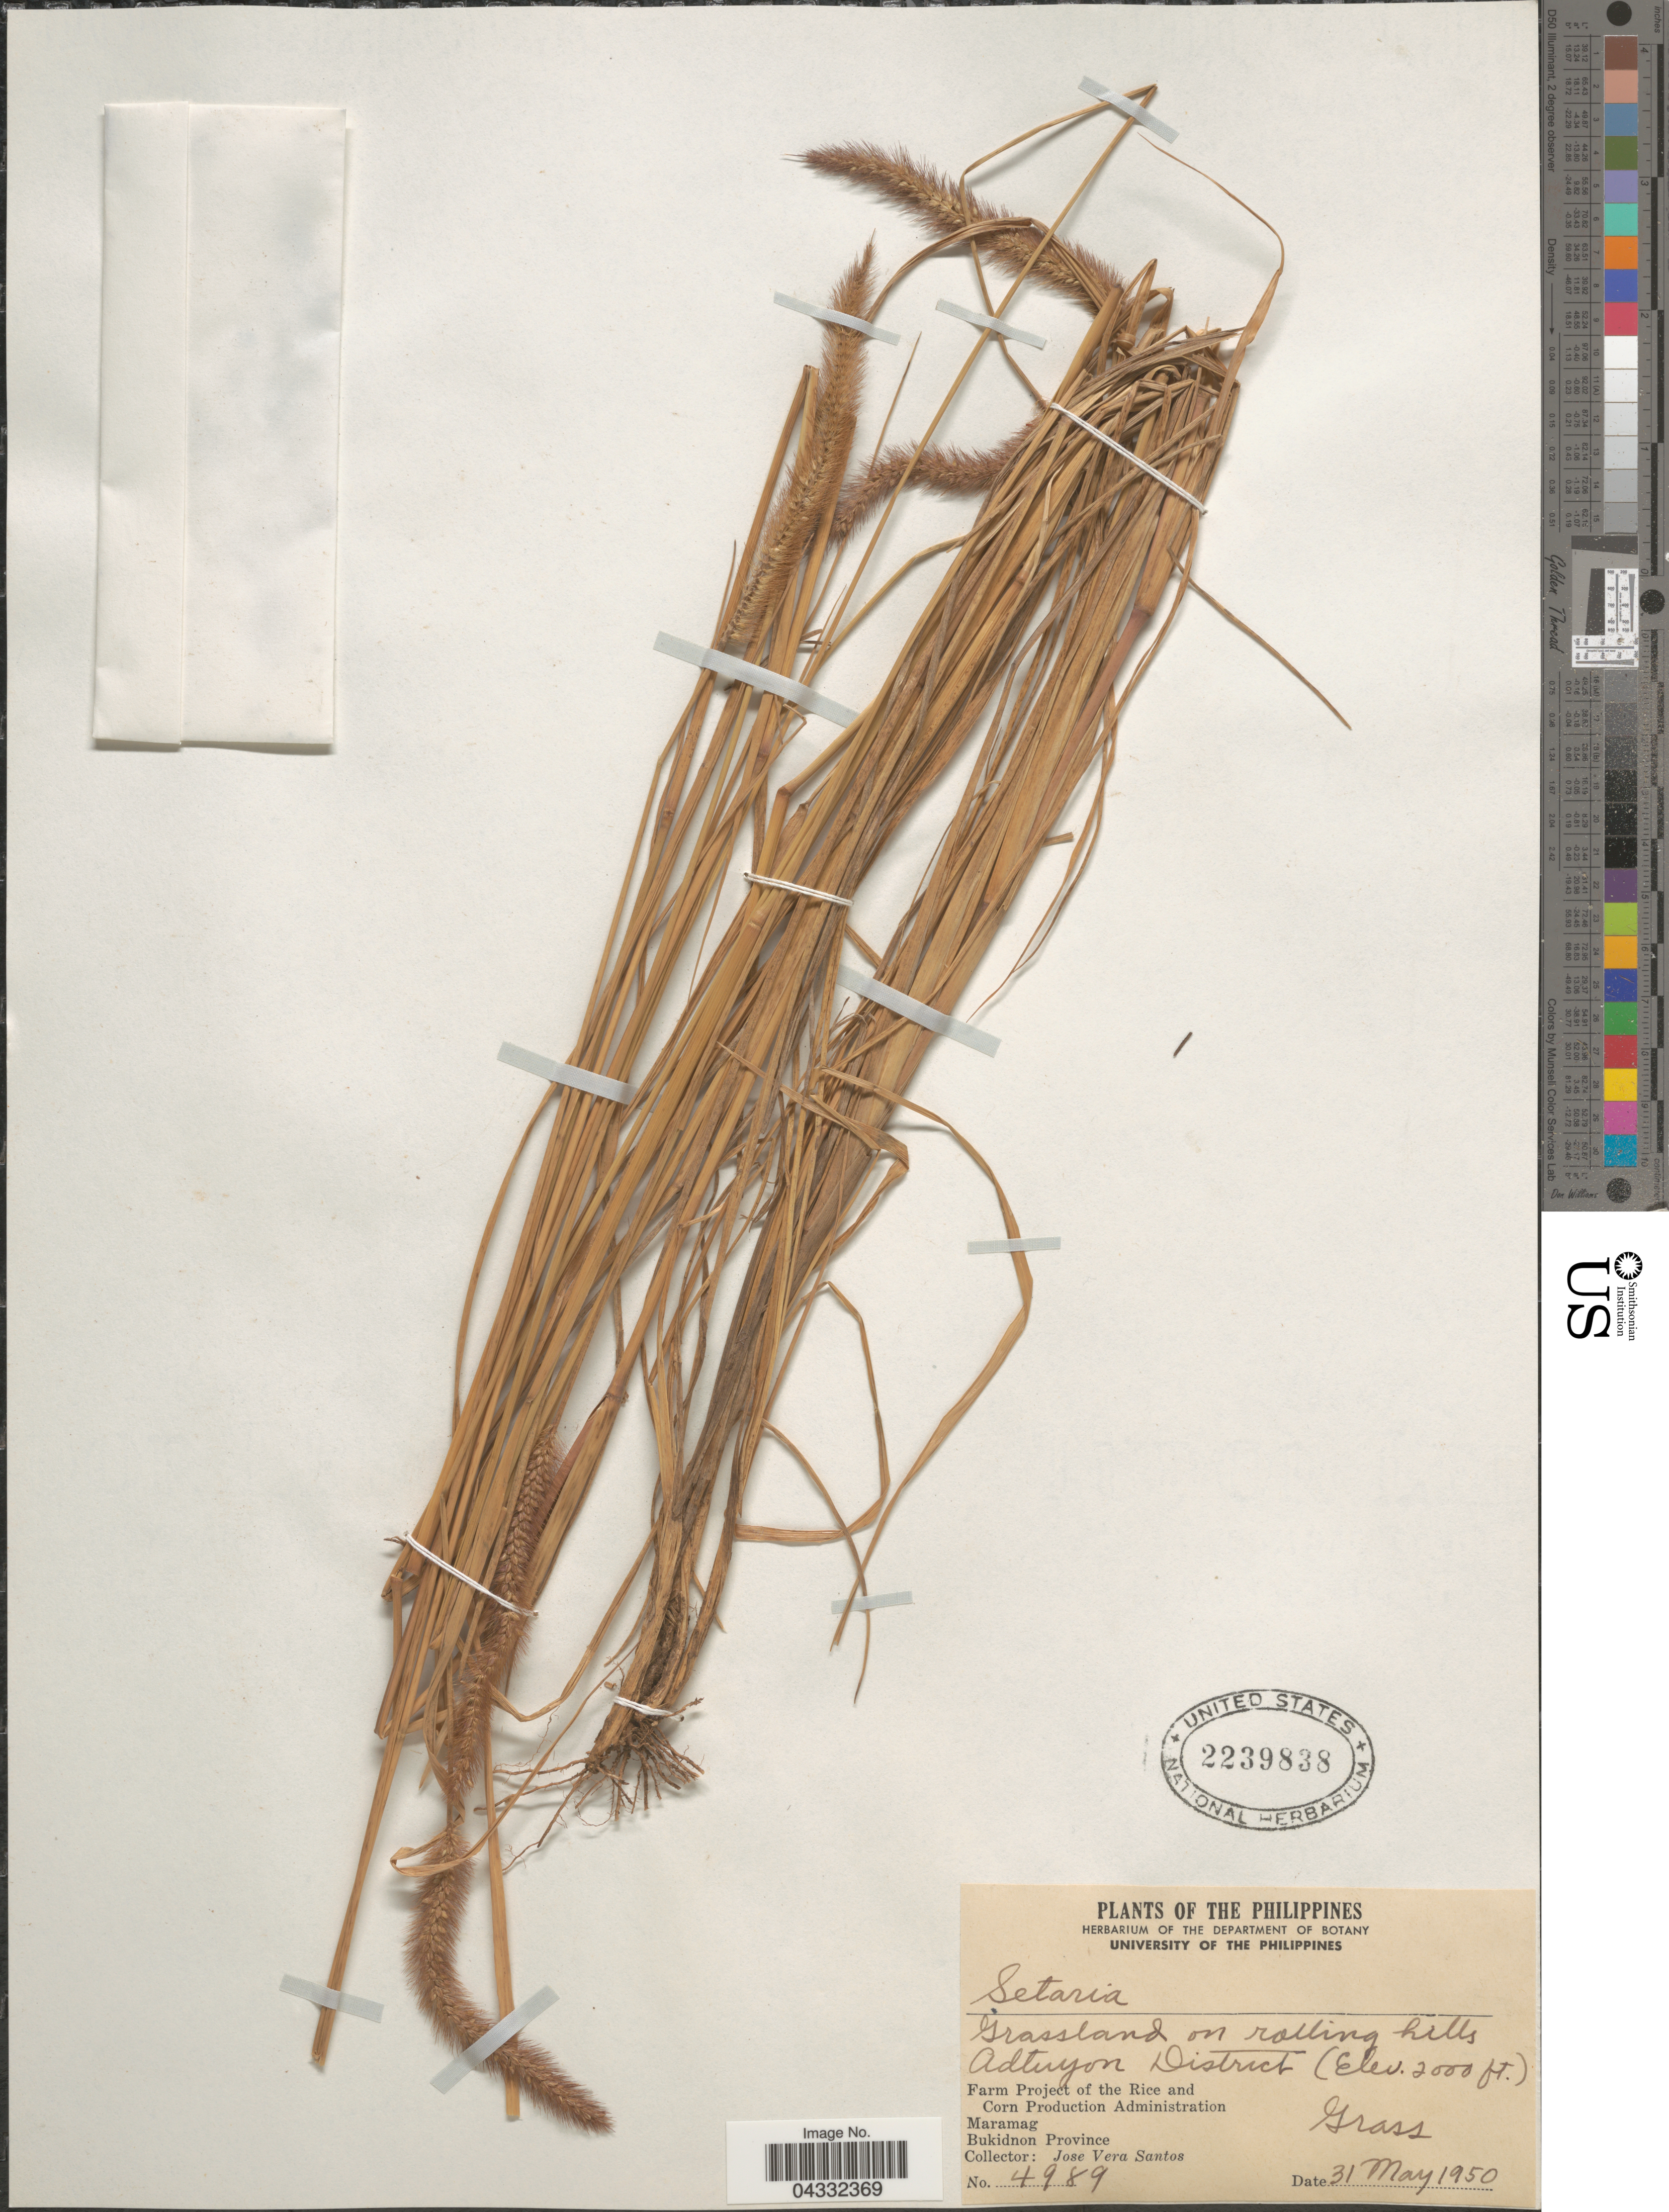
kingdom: Plantae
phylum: Tracheophyta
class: Liliopsida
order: Poales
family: Poaceae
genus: Setaria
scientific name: Setaria sp.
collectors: J. V. Santos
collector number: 4989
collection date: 1950-05-31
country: Philippines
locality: Grassland on rolling hills Adtuyon District. Farm Project of the Rice and Corn Production Administration. Maramag. Bukidnon Province.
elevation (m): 610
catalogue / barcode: US 2239838